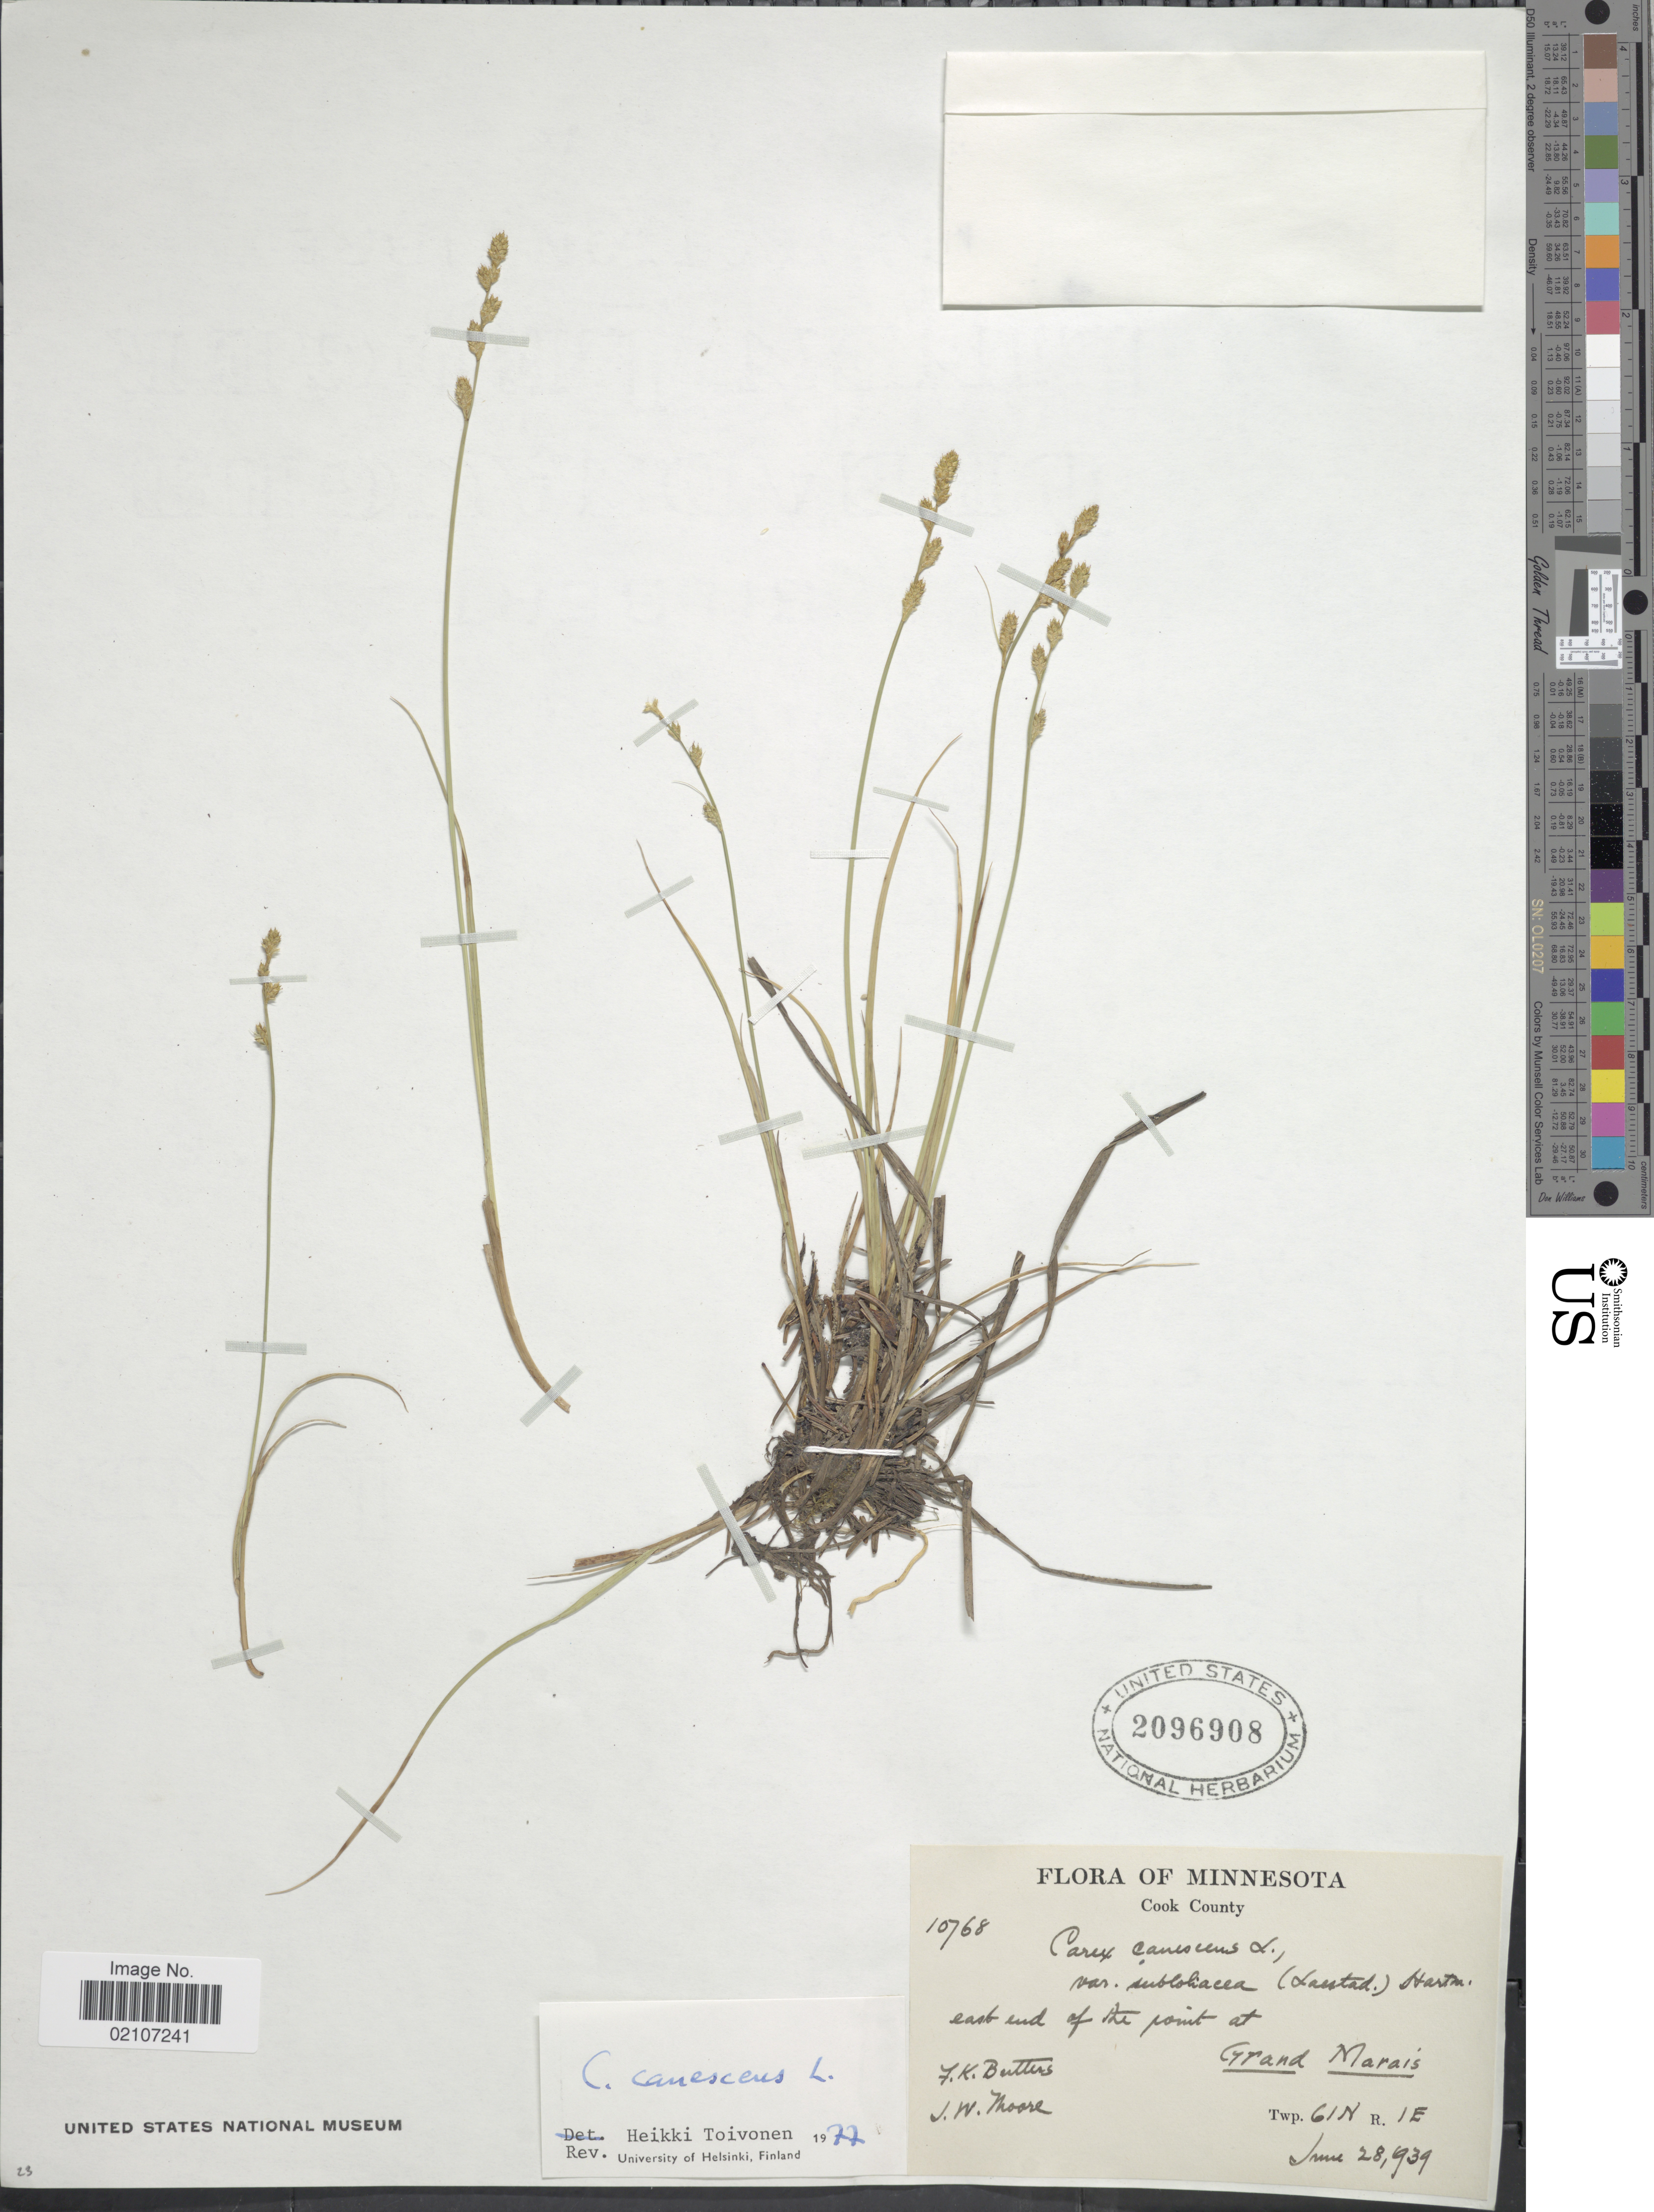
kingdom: Plantae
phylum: Tracheophyta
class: Liliopsida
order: Poales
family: Cyperaceae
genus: Carex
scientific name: Carex canescens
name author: L.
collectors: F. K. Butters & J. Moore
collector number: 10768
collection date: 1939-06-28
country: United States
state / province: Minnesota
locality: Cook County. East end of the point at Grand Marais. Twp. 61N R. 1E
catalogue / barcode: US 2096908